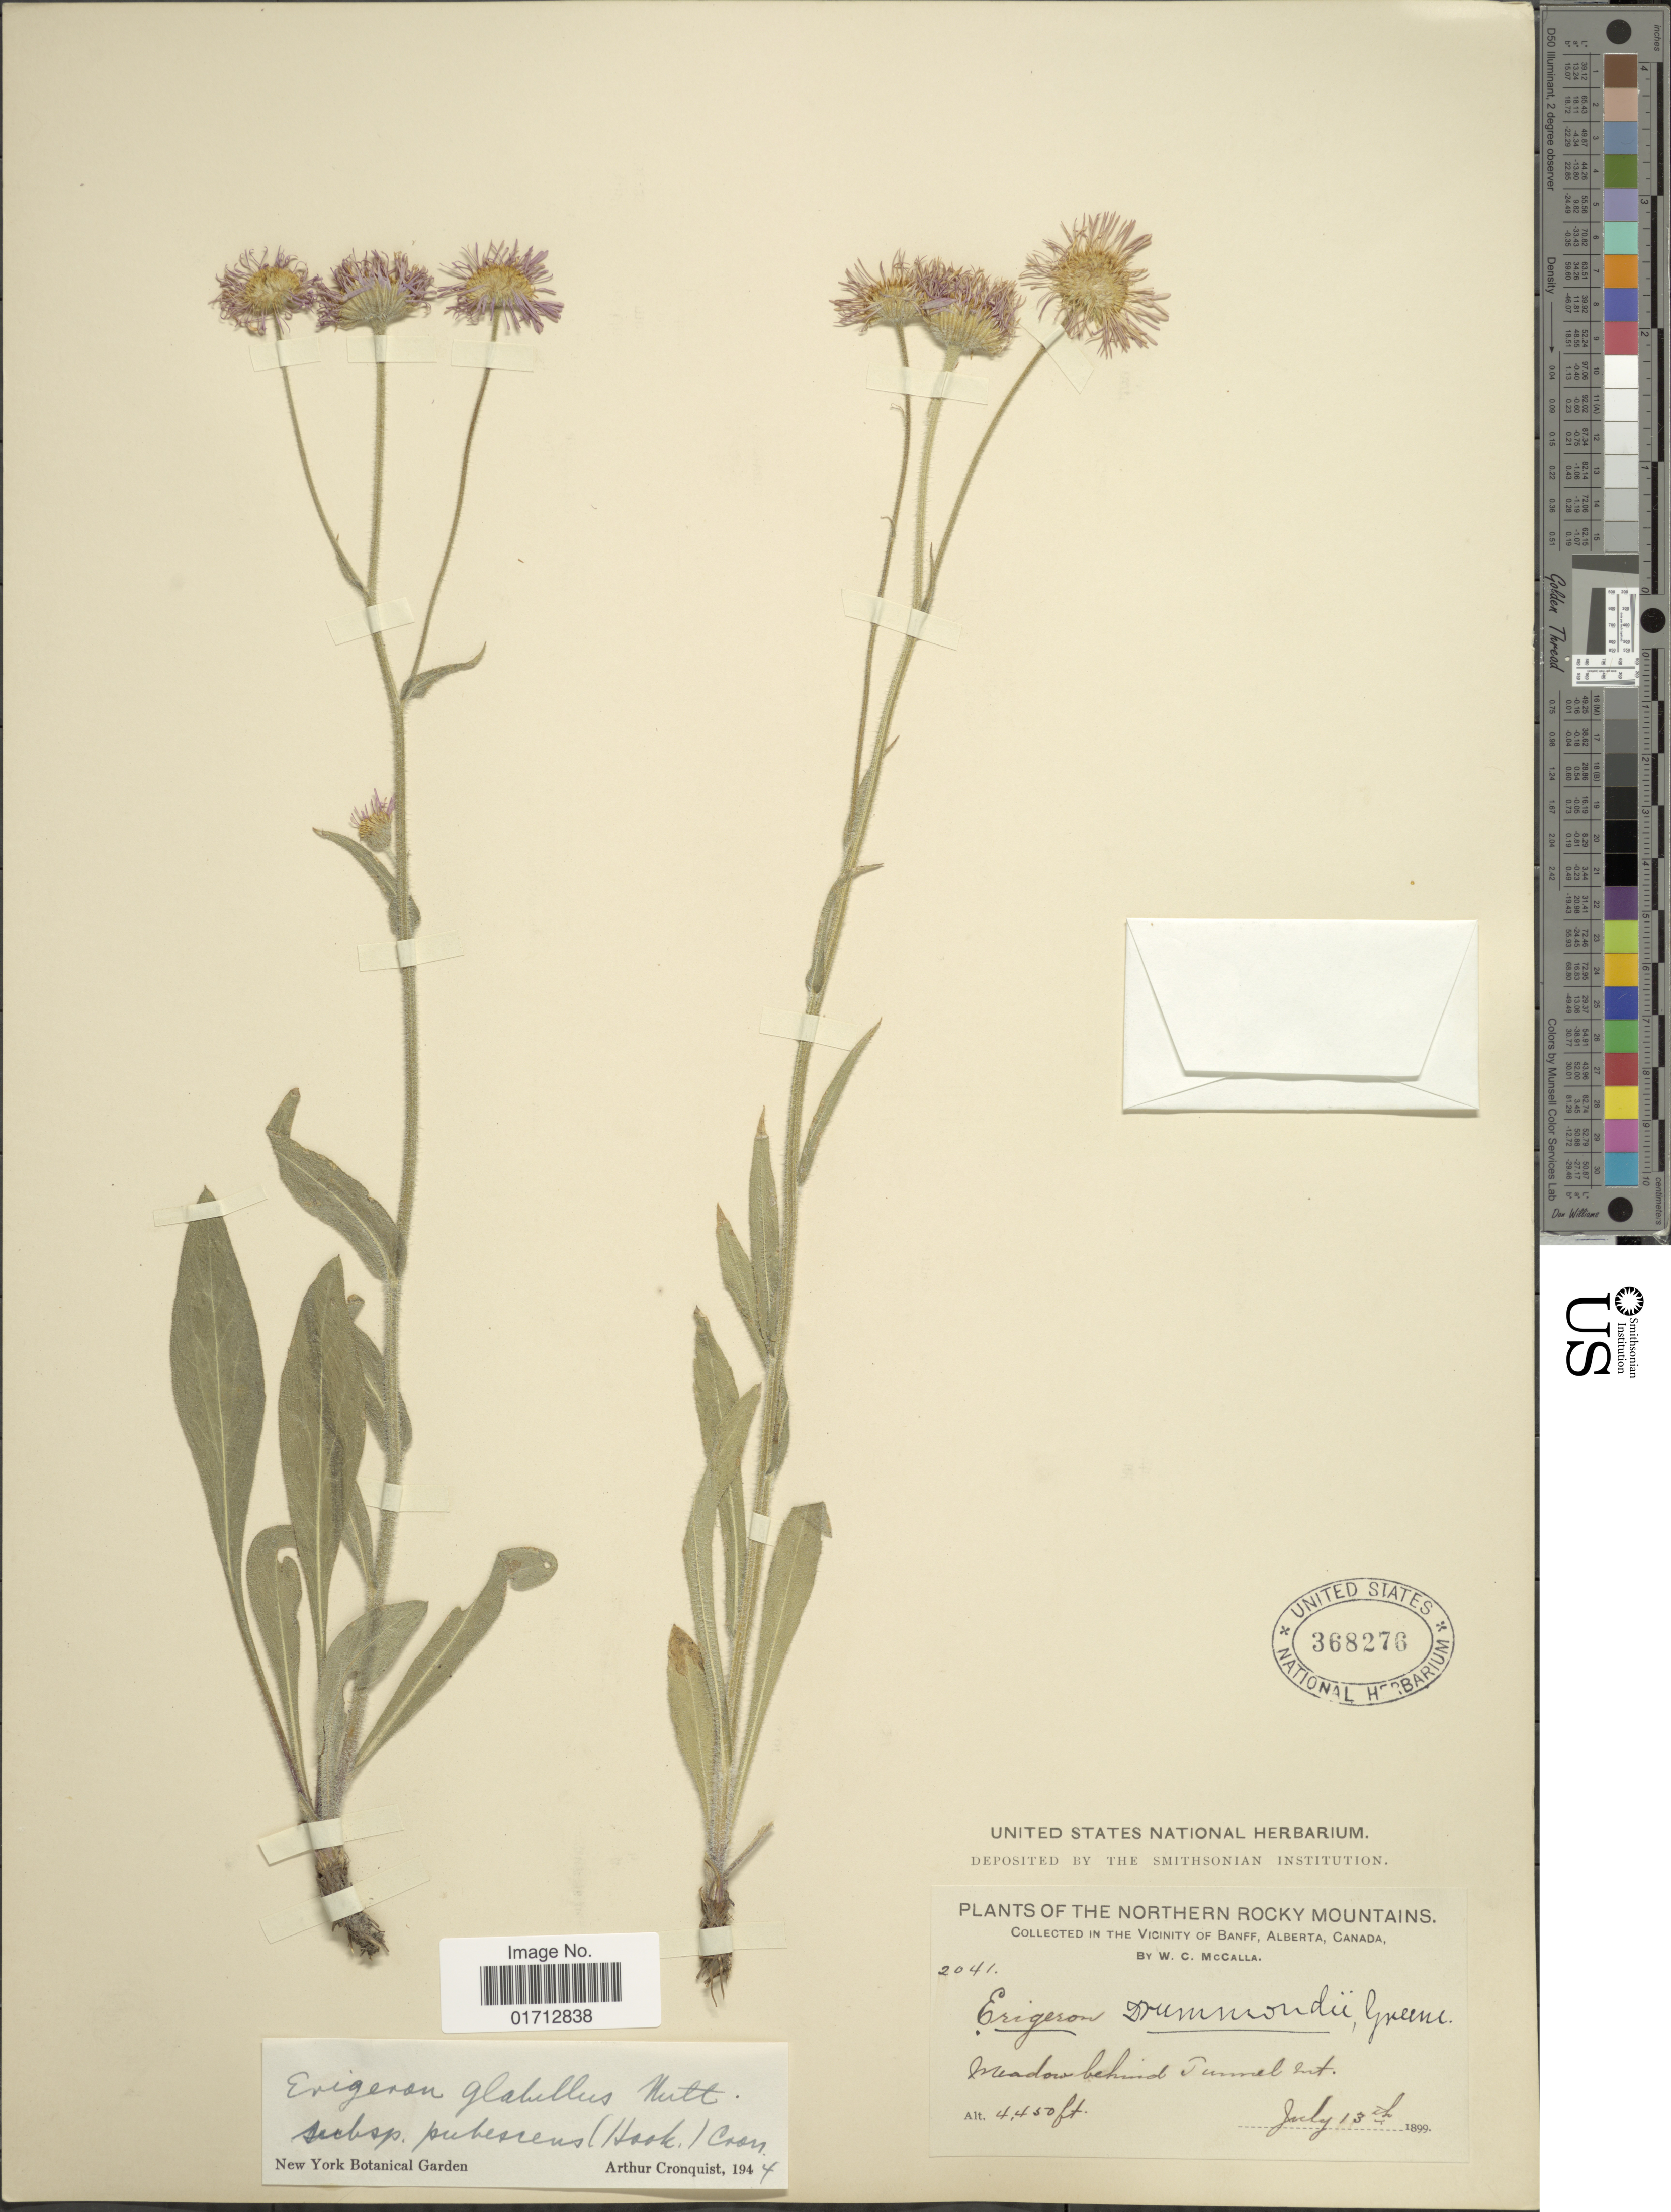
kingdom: Plantae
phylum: Tracheophyta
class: Magnoliopsida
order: Asterales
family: Asteraceae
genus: Erigeron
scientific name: Erigeron glabellus subsp. pubescens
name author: (Hook.) Cronq.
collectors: W. McCalla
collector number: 2041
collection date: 1899-07-13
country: Canada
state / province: Alberta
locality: The Northern Rocky Mountains, in the vicinity of Banff, behind Tunnel Mt.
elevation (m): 1356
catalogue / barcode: US 368276